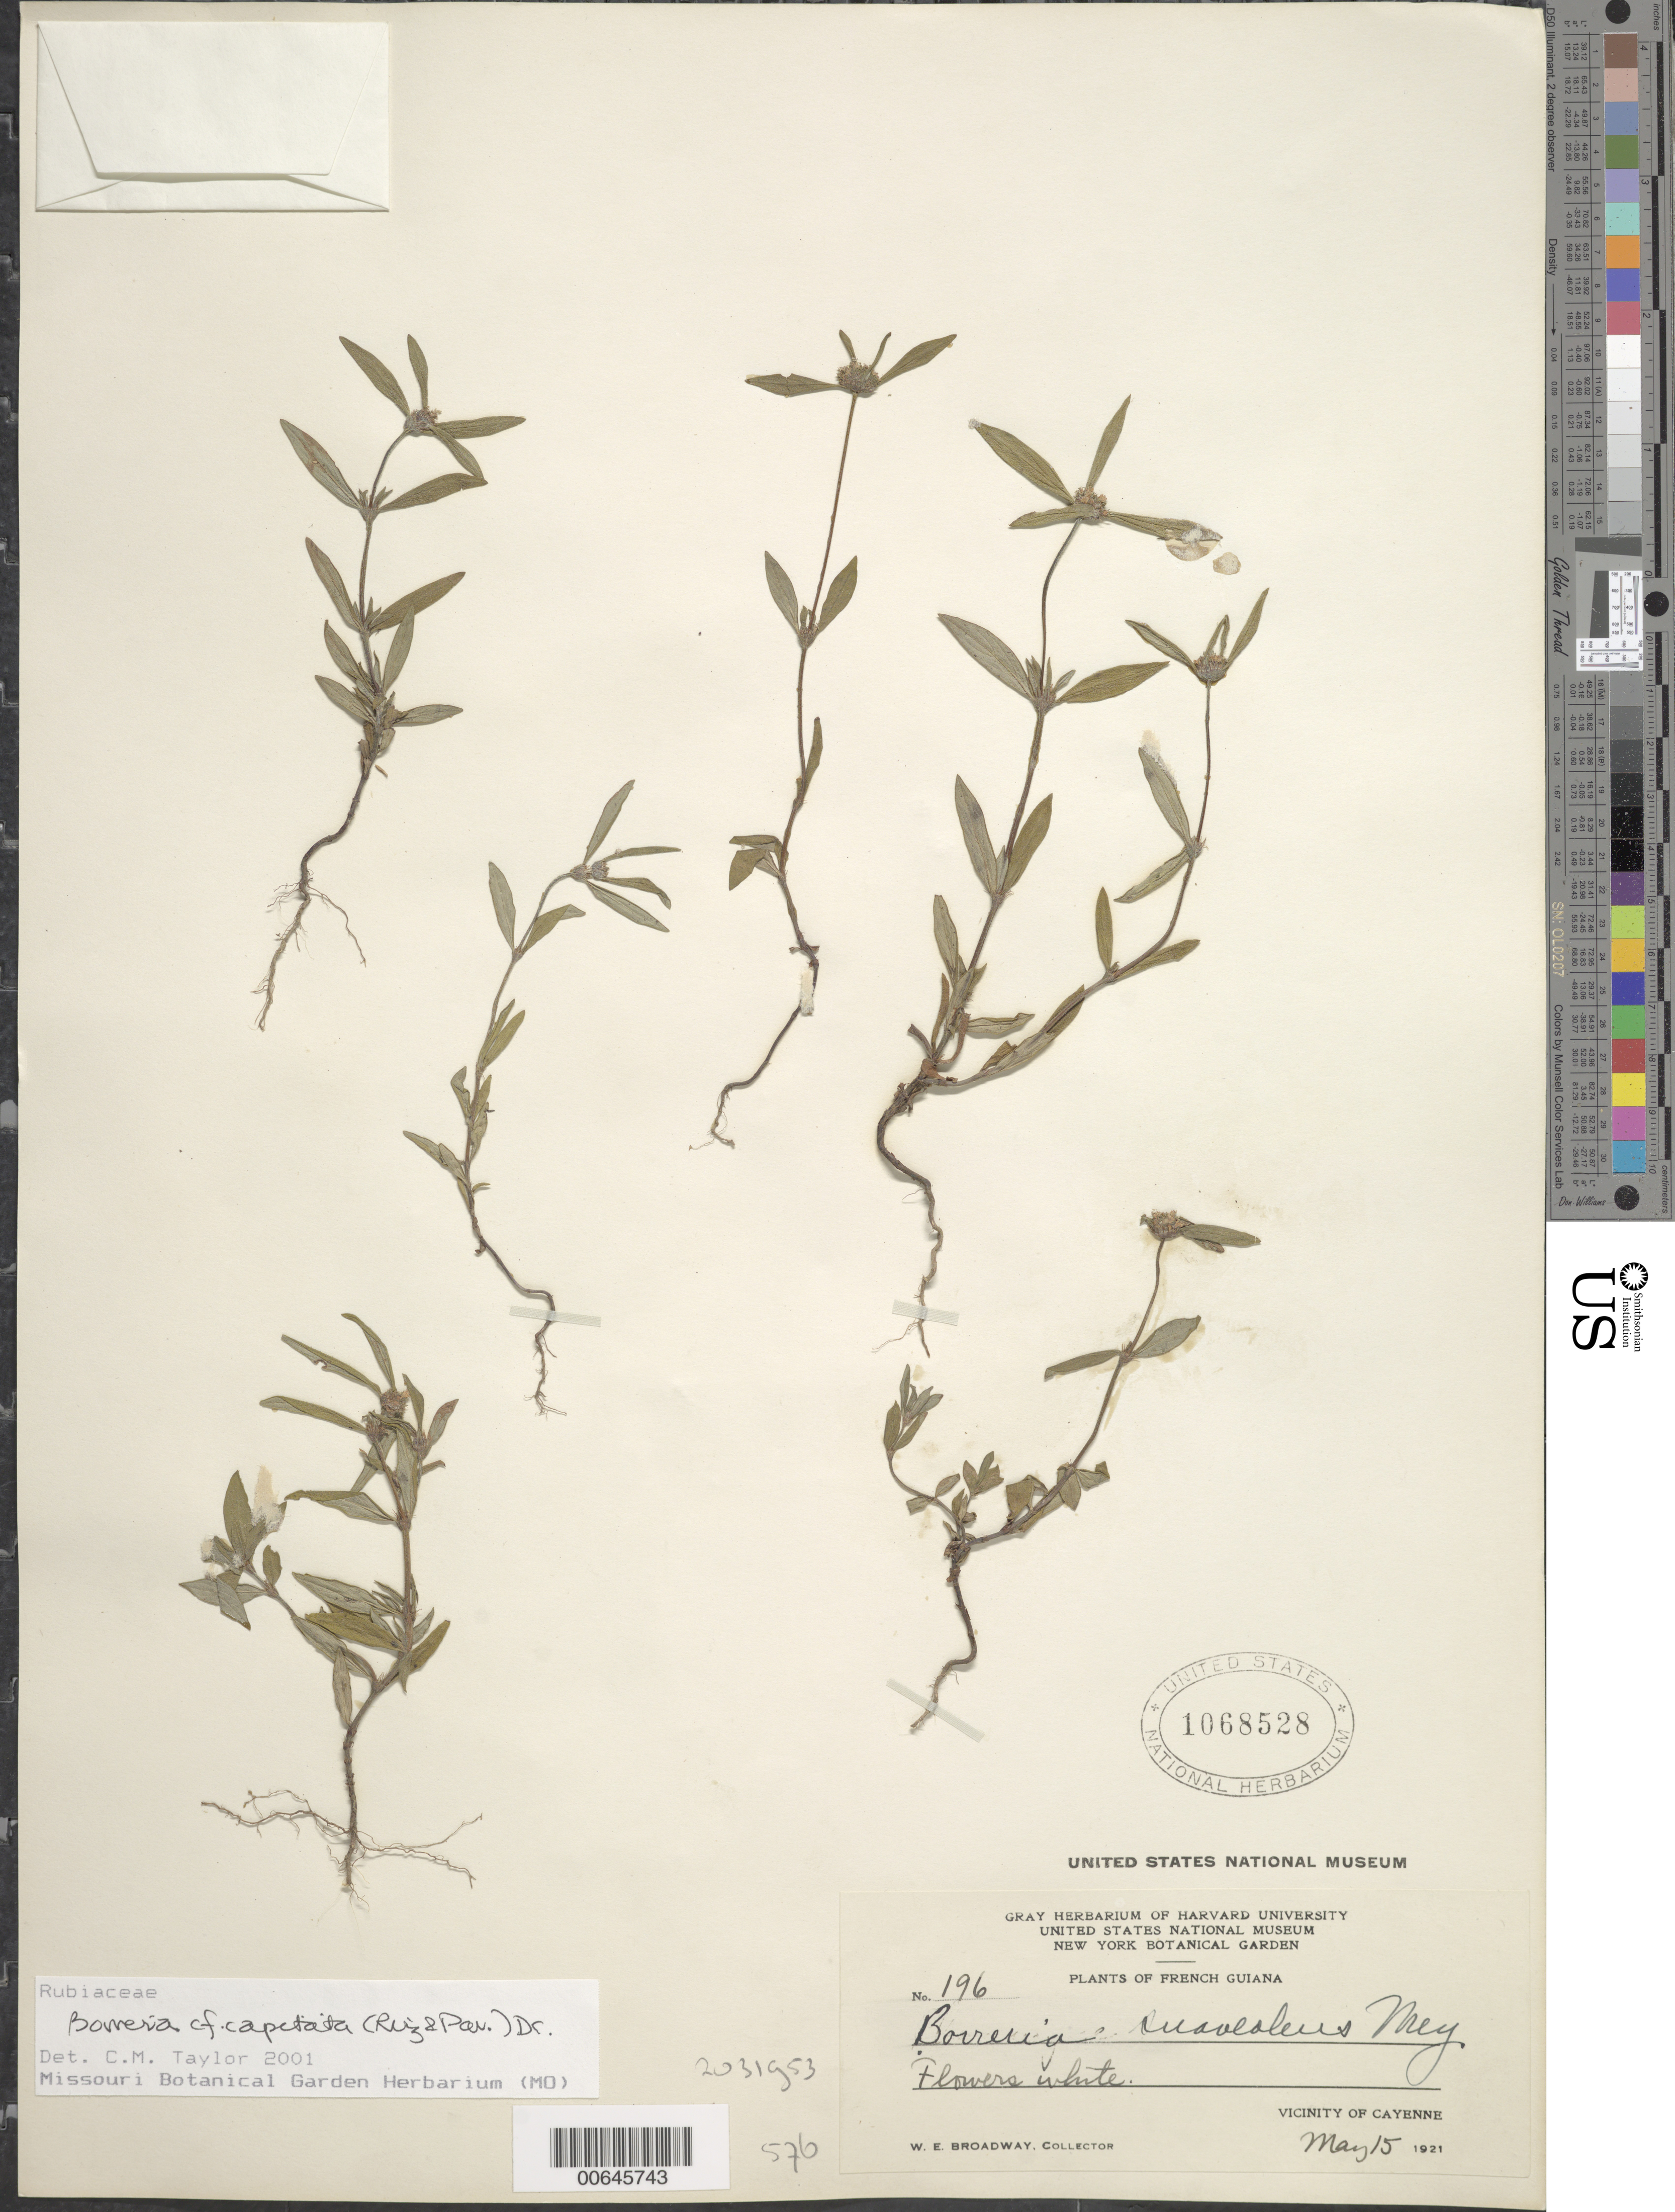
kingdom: Plantae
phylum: Tracheophyta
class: Magnoliopsida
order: Gentianales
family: Rubiaceae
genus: Spermacoce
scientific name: Spermacoce capitata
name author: Ruiz & Pav.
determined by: Taylor, Charlotte M.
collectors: W. E. Broadway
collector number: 196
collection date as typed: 15-May-13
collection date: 1913-05-15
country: French Guiana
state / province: Cayenne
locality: Cayenne, vic.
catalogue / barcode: US 1068528